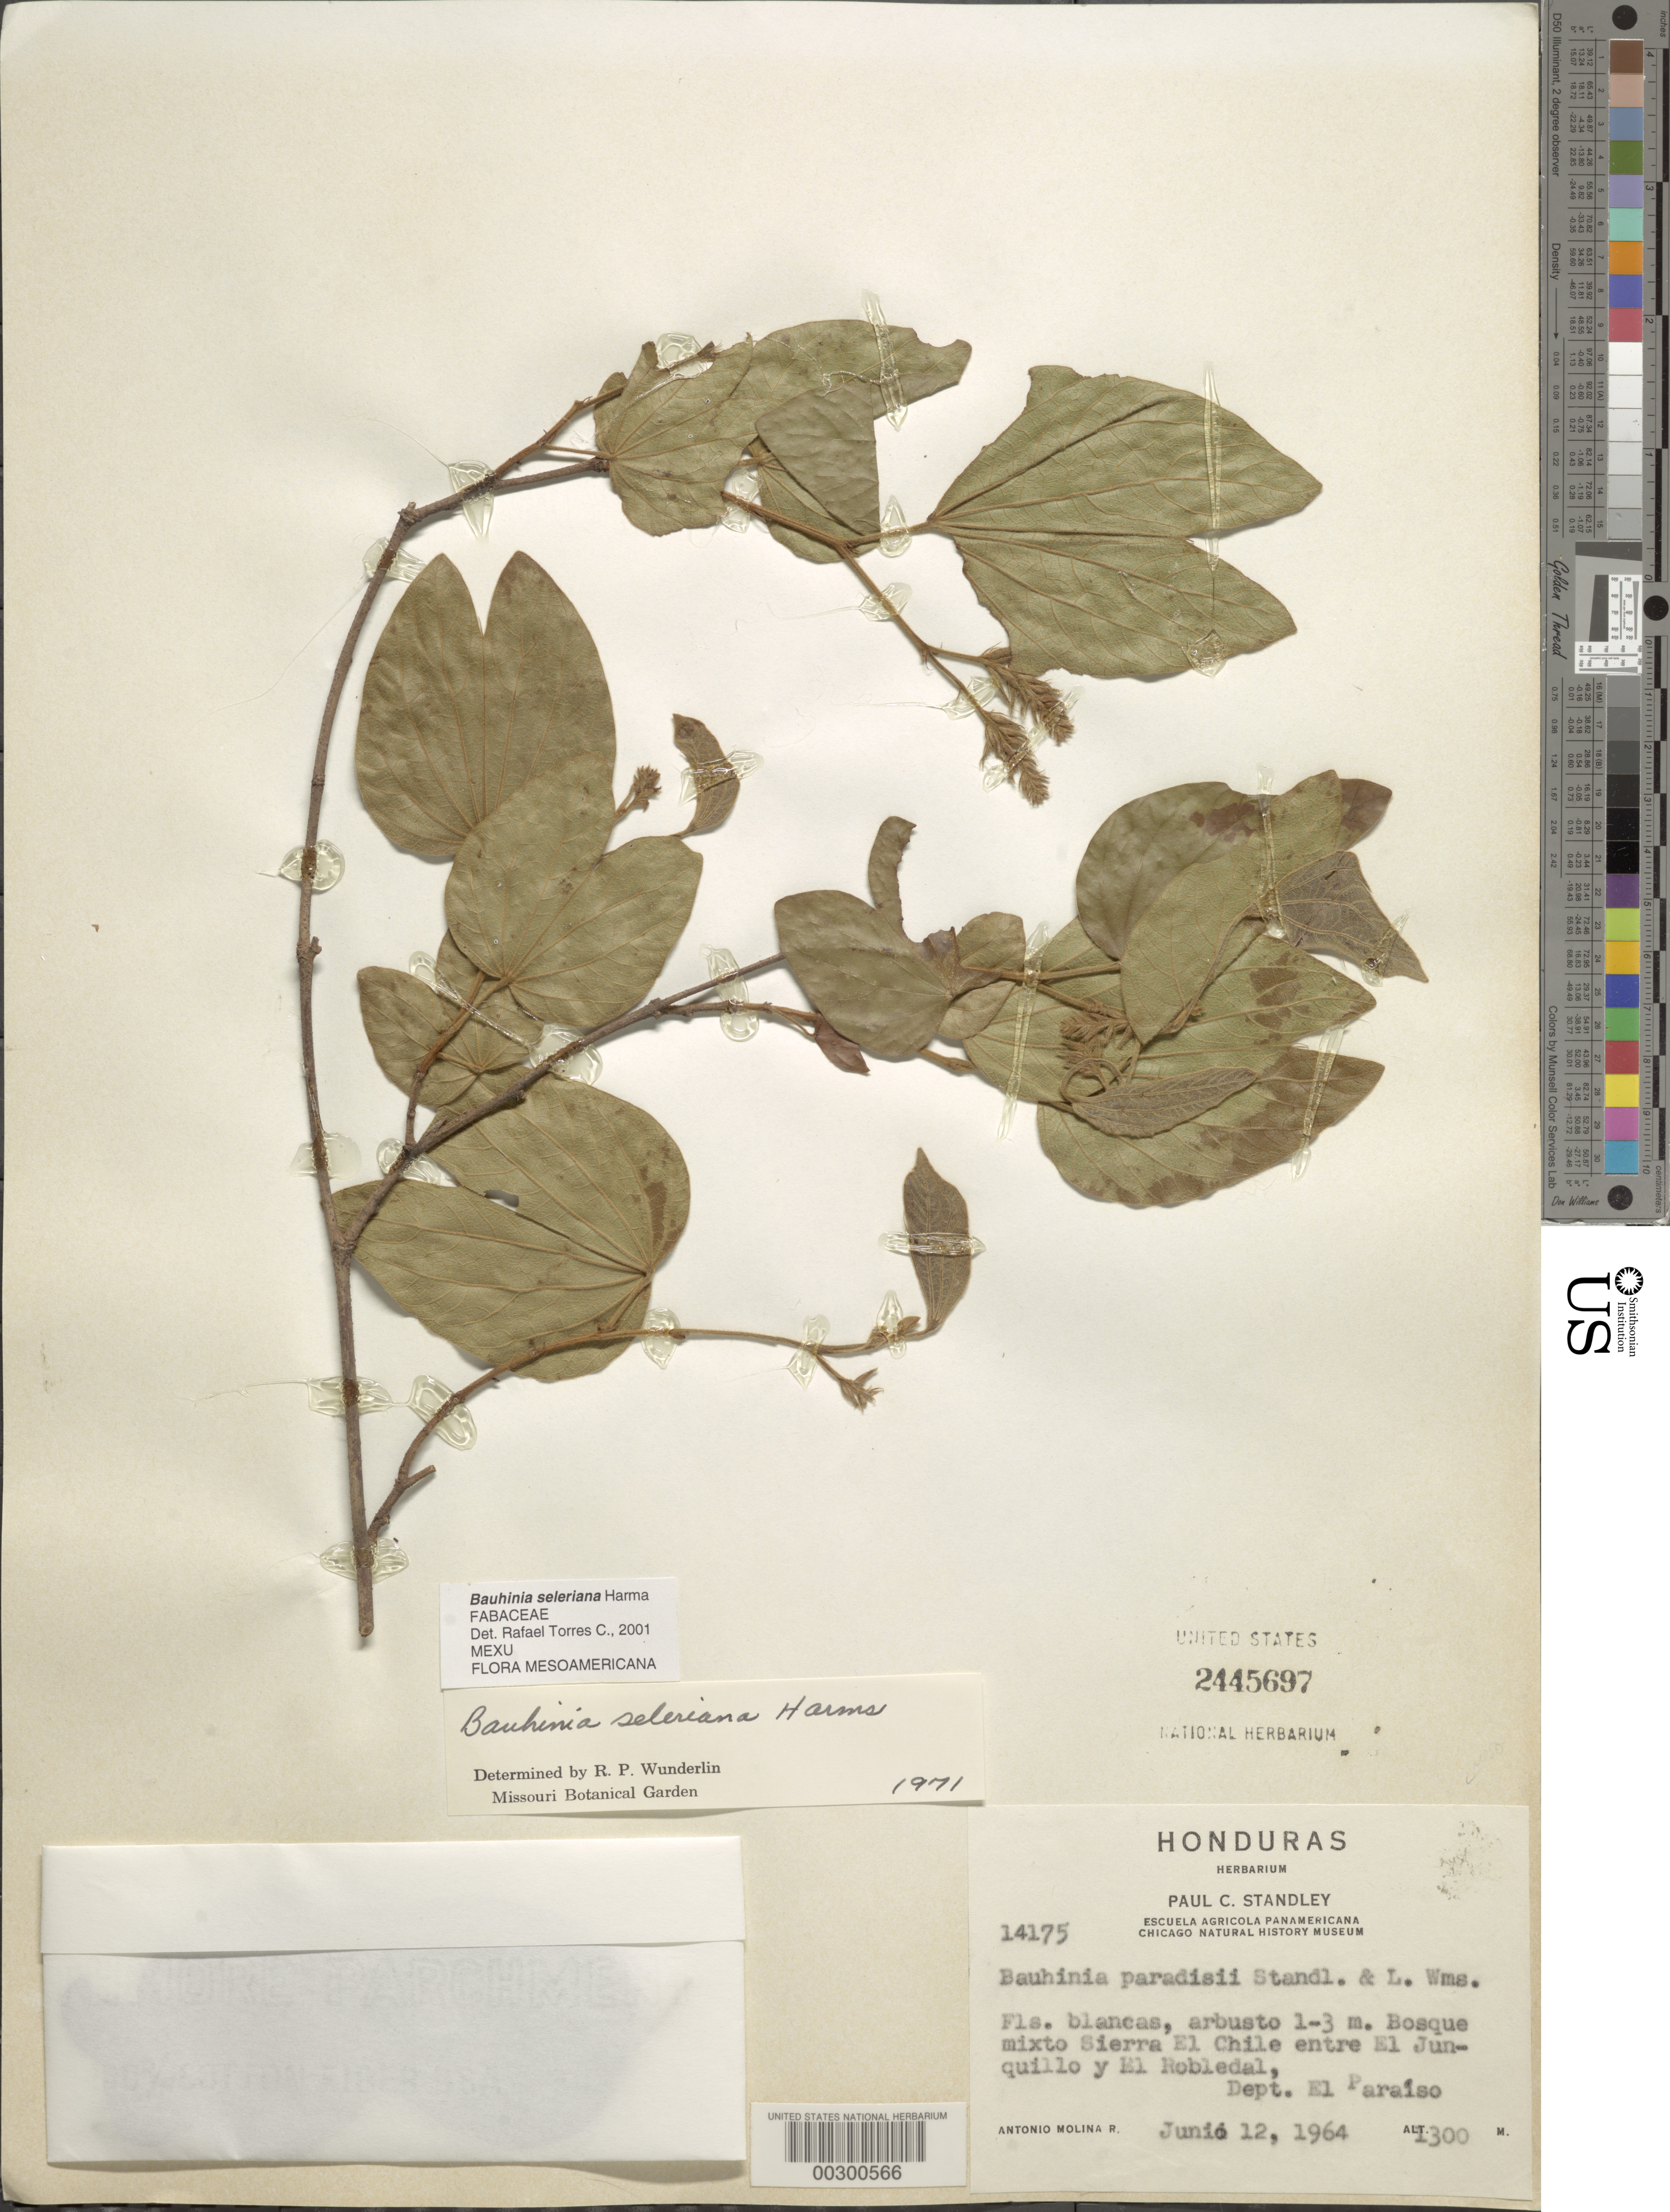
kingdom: Plantae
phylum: Tracheophyta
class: Magnoliopsida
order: Fabales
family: Fabaceae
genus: Bauhinia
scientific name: Bauhinia seleriana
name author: Harms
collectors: A. Molina R.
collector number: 14175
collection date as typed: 12 Jun 1964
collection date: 1964-06-12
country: Honduras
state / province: El Paraíso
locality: Sierra del Chile between El Junquillo and El Robledal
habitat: Mixed forest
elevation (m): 1300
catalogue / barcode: US 2445697